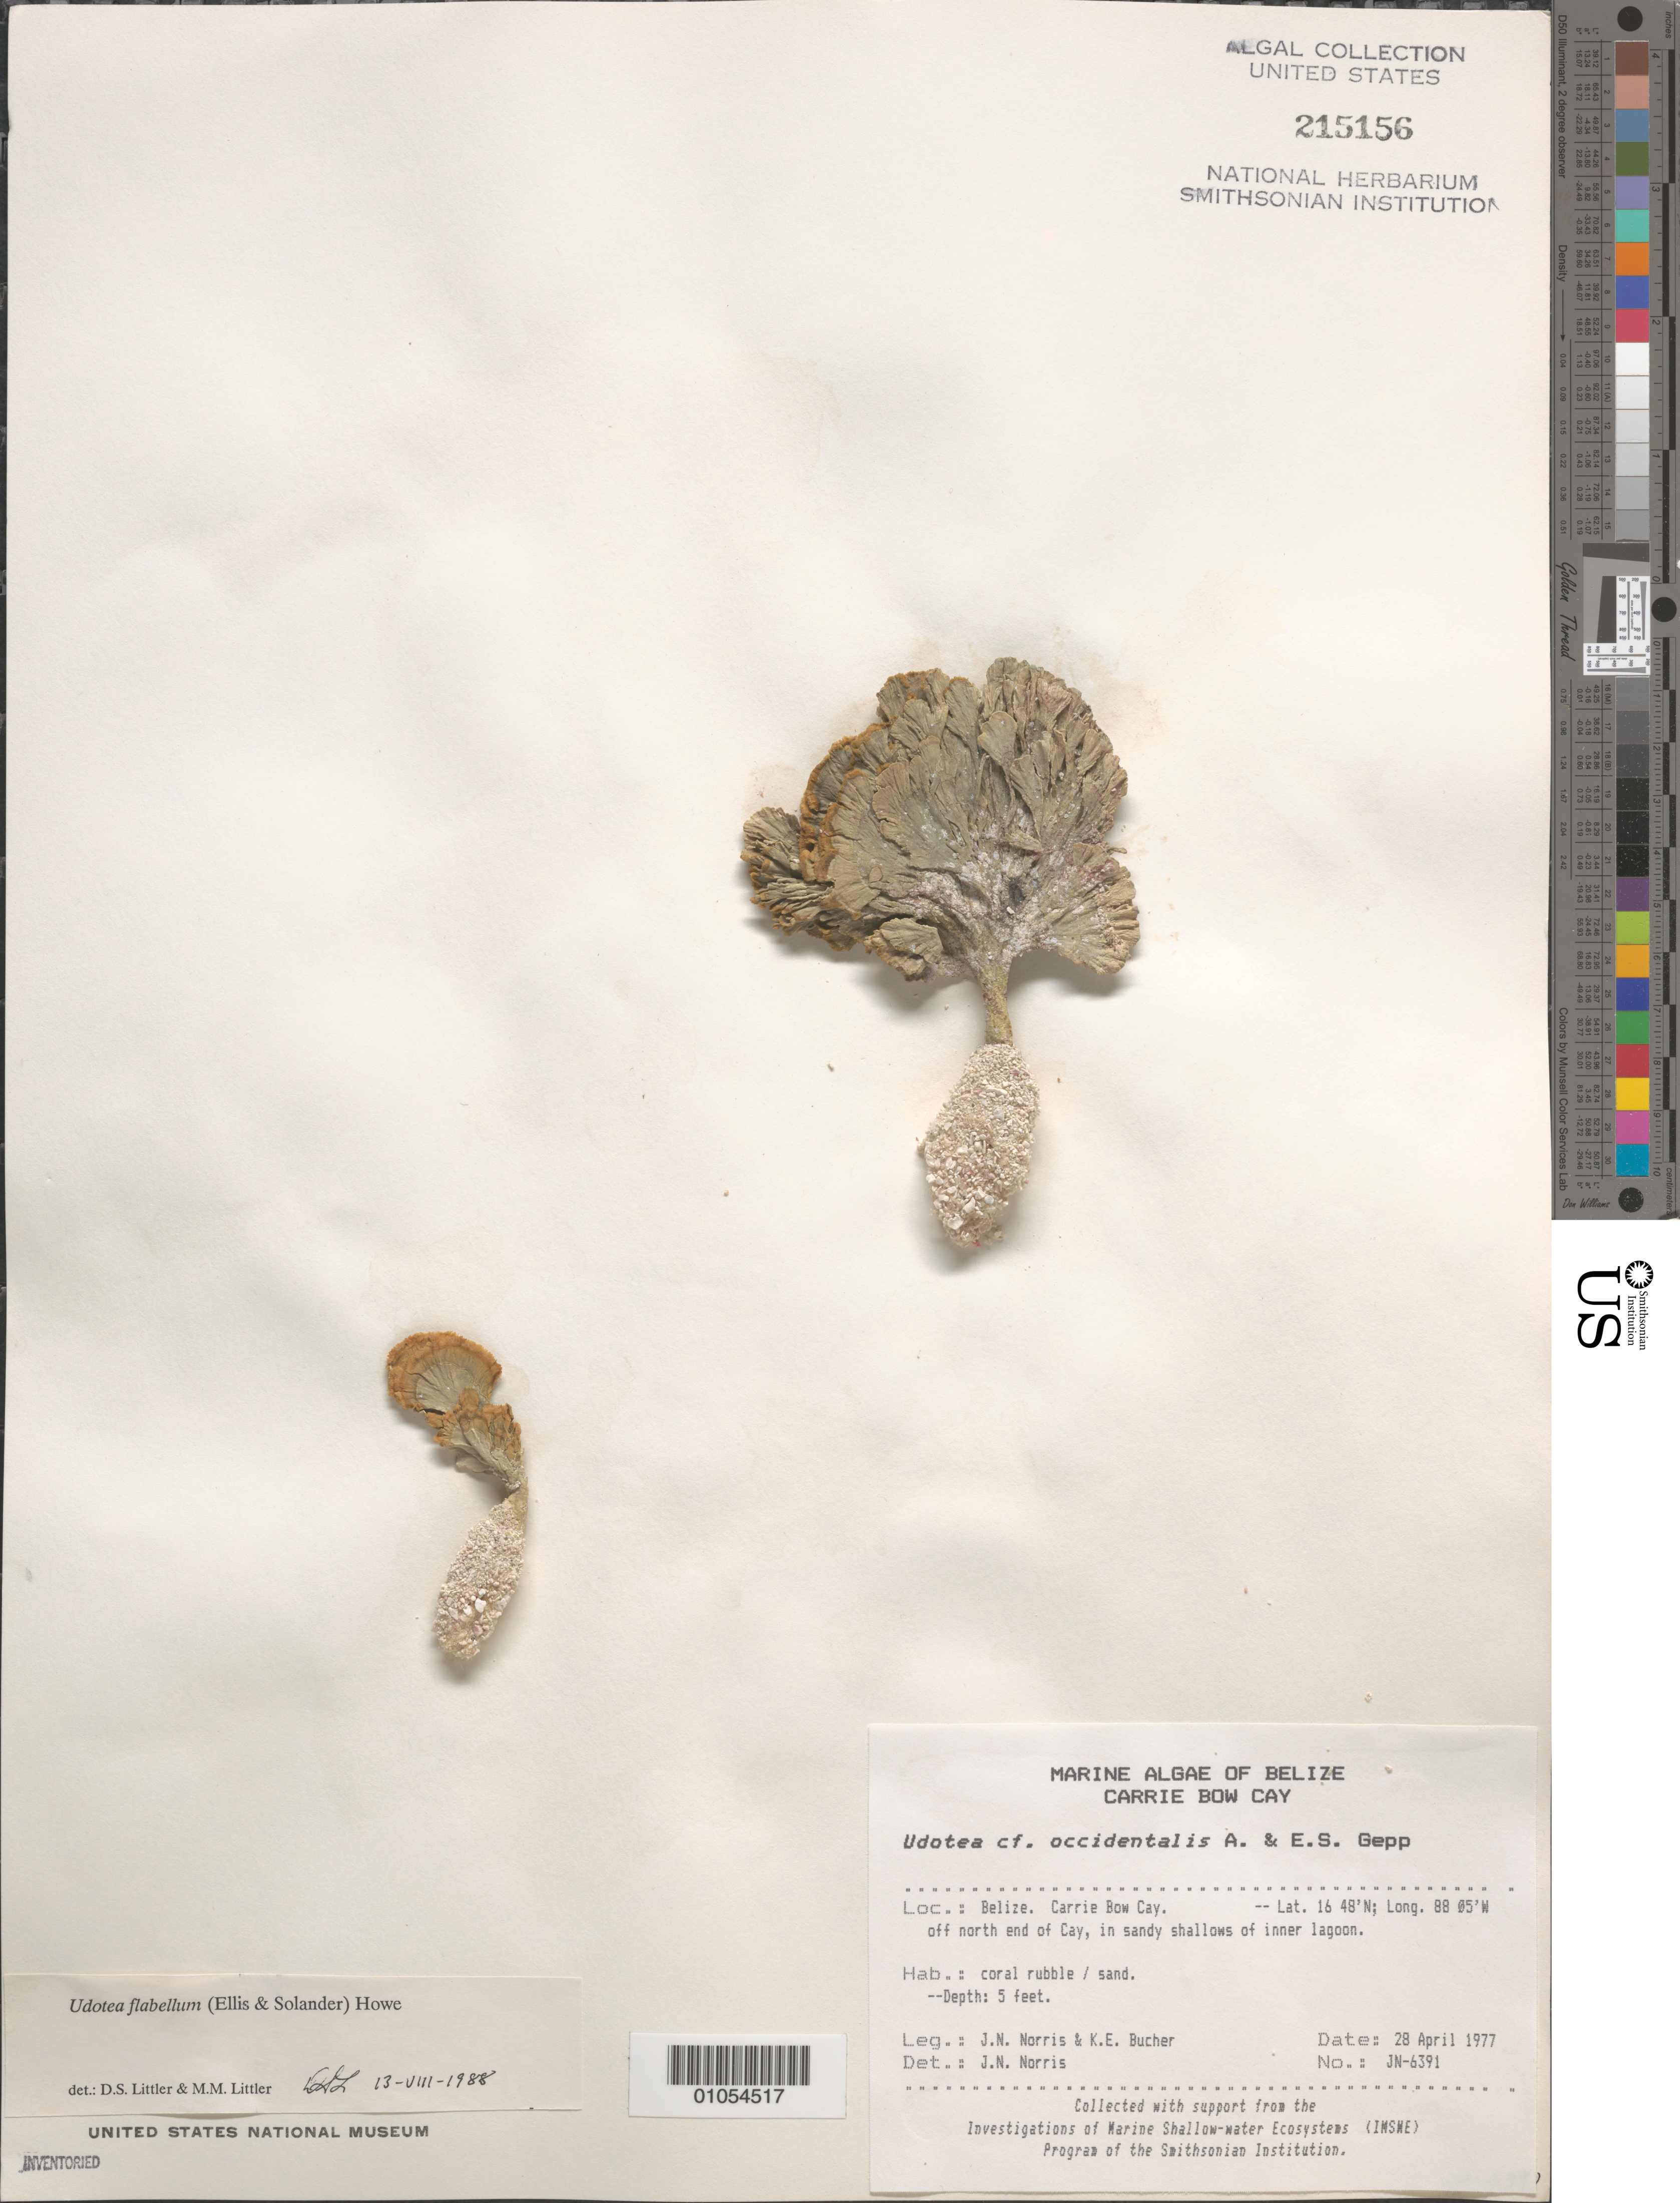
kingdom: Plantae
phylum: Chlorophyta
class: Ulvophyceae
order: Bryopsidales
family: Udoteaceae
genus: Udotea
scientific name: Udotea flabellum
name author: (J. Ellis & Sol.) M. Howe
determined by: Littler, D. S.; Littler, M. M.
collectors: J. N. Norris & K. E. Bucher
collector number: JN-6391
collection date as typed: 28 Apr 1977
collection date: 1977-04-28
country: Belize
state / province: Stann Creek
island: Carrie Bow Cay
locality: Off north end of the cay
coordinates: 16 48'N, 88 05'W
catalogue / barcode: US 215156